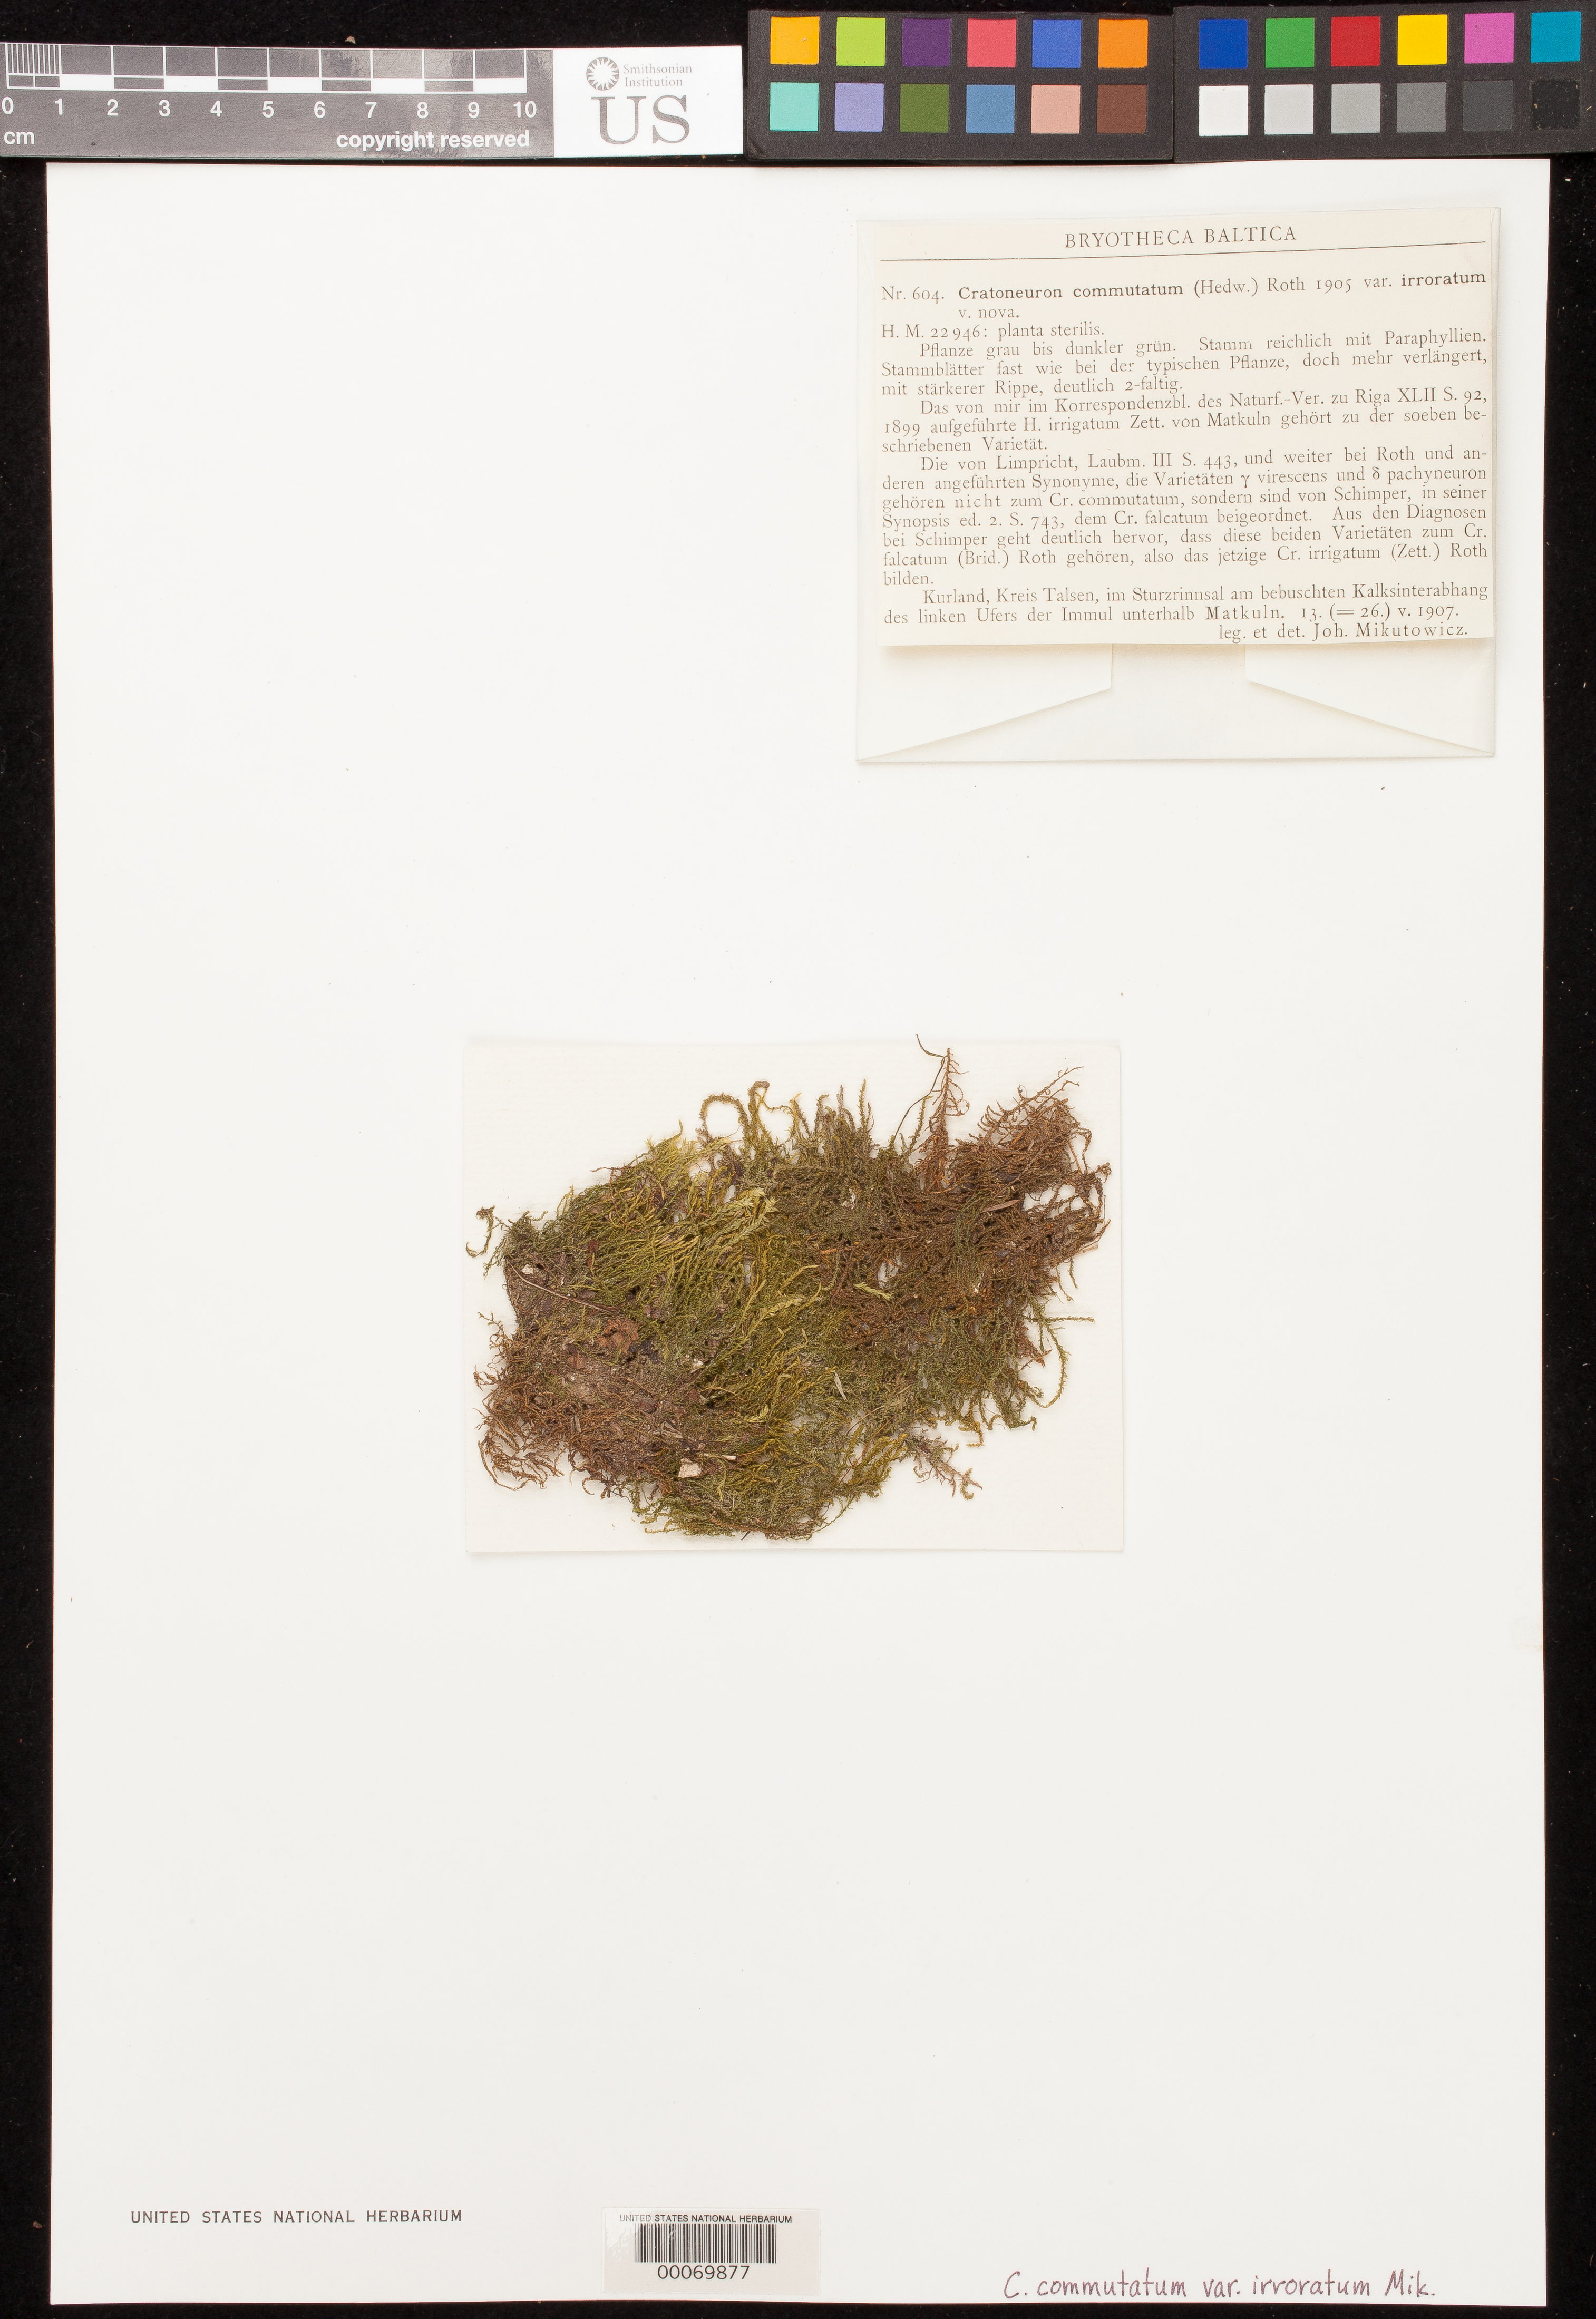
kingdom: Plantae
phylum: Bryophyta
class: Bryopsida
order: Hypnales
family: Amblystegiaceae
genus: Cratoneuron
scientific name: Cratoneuron commutatum var. irroratum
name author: Mikut.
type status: Isotype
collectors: J. Mikutowicz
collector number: Bryoth. Balt. 607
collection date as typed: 13 May 1907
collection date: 1907-05-13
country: Latvia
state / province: Talsu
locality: Area of Talsi, left bank of Immul below Matkuln.